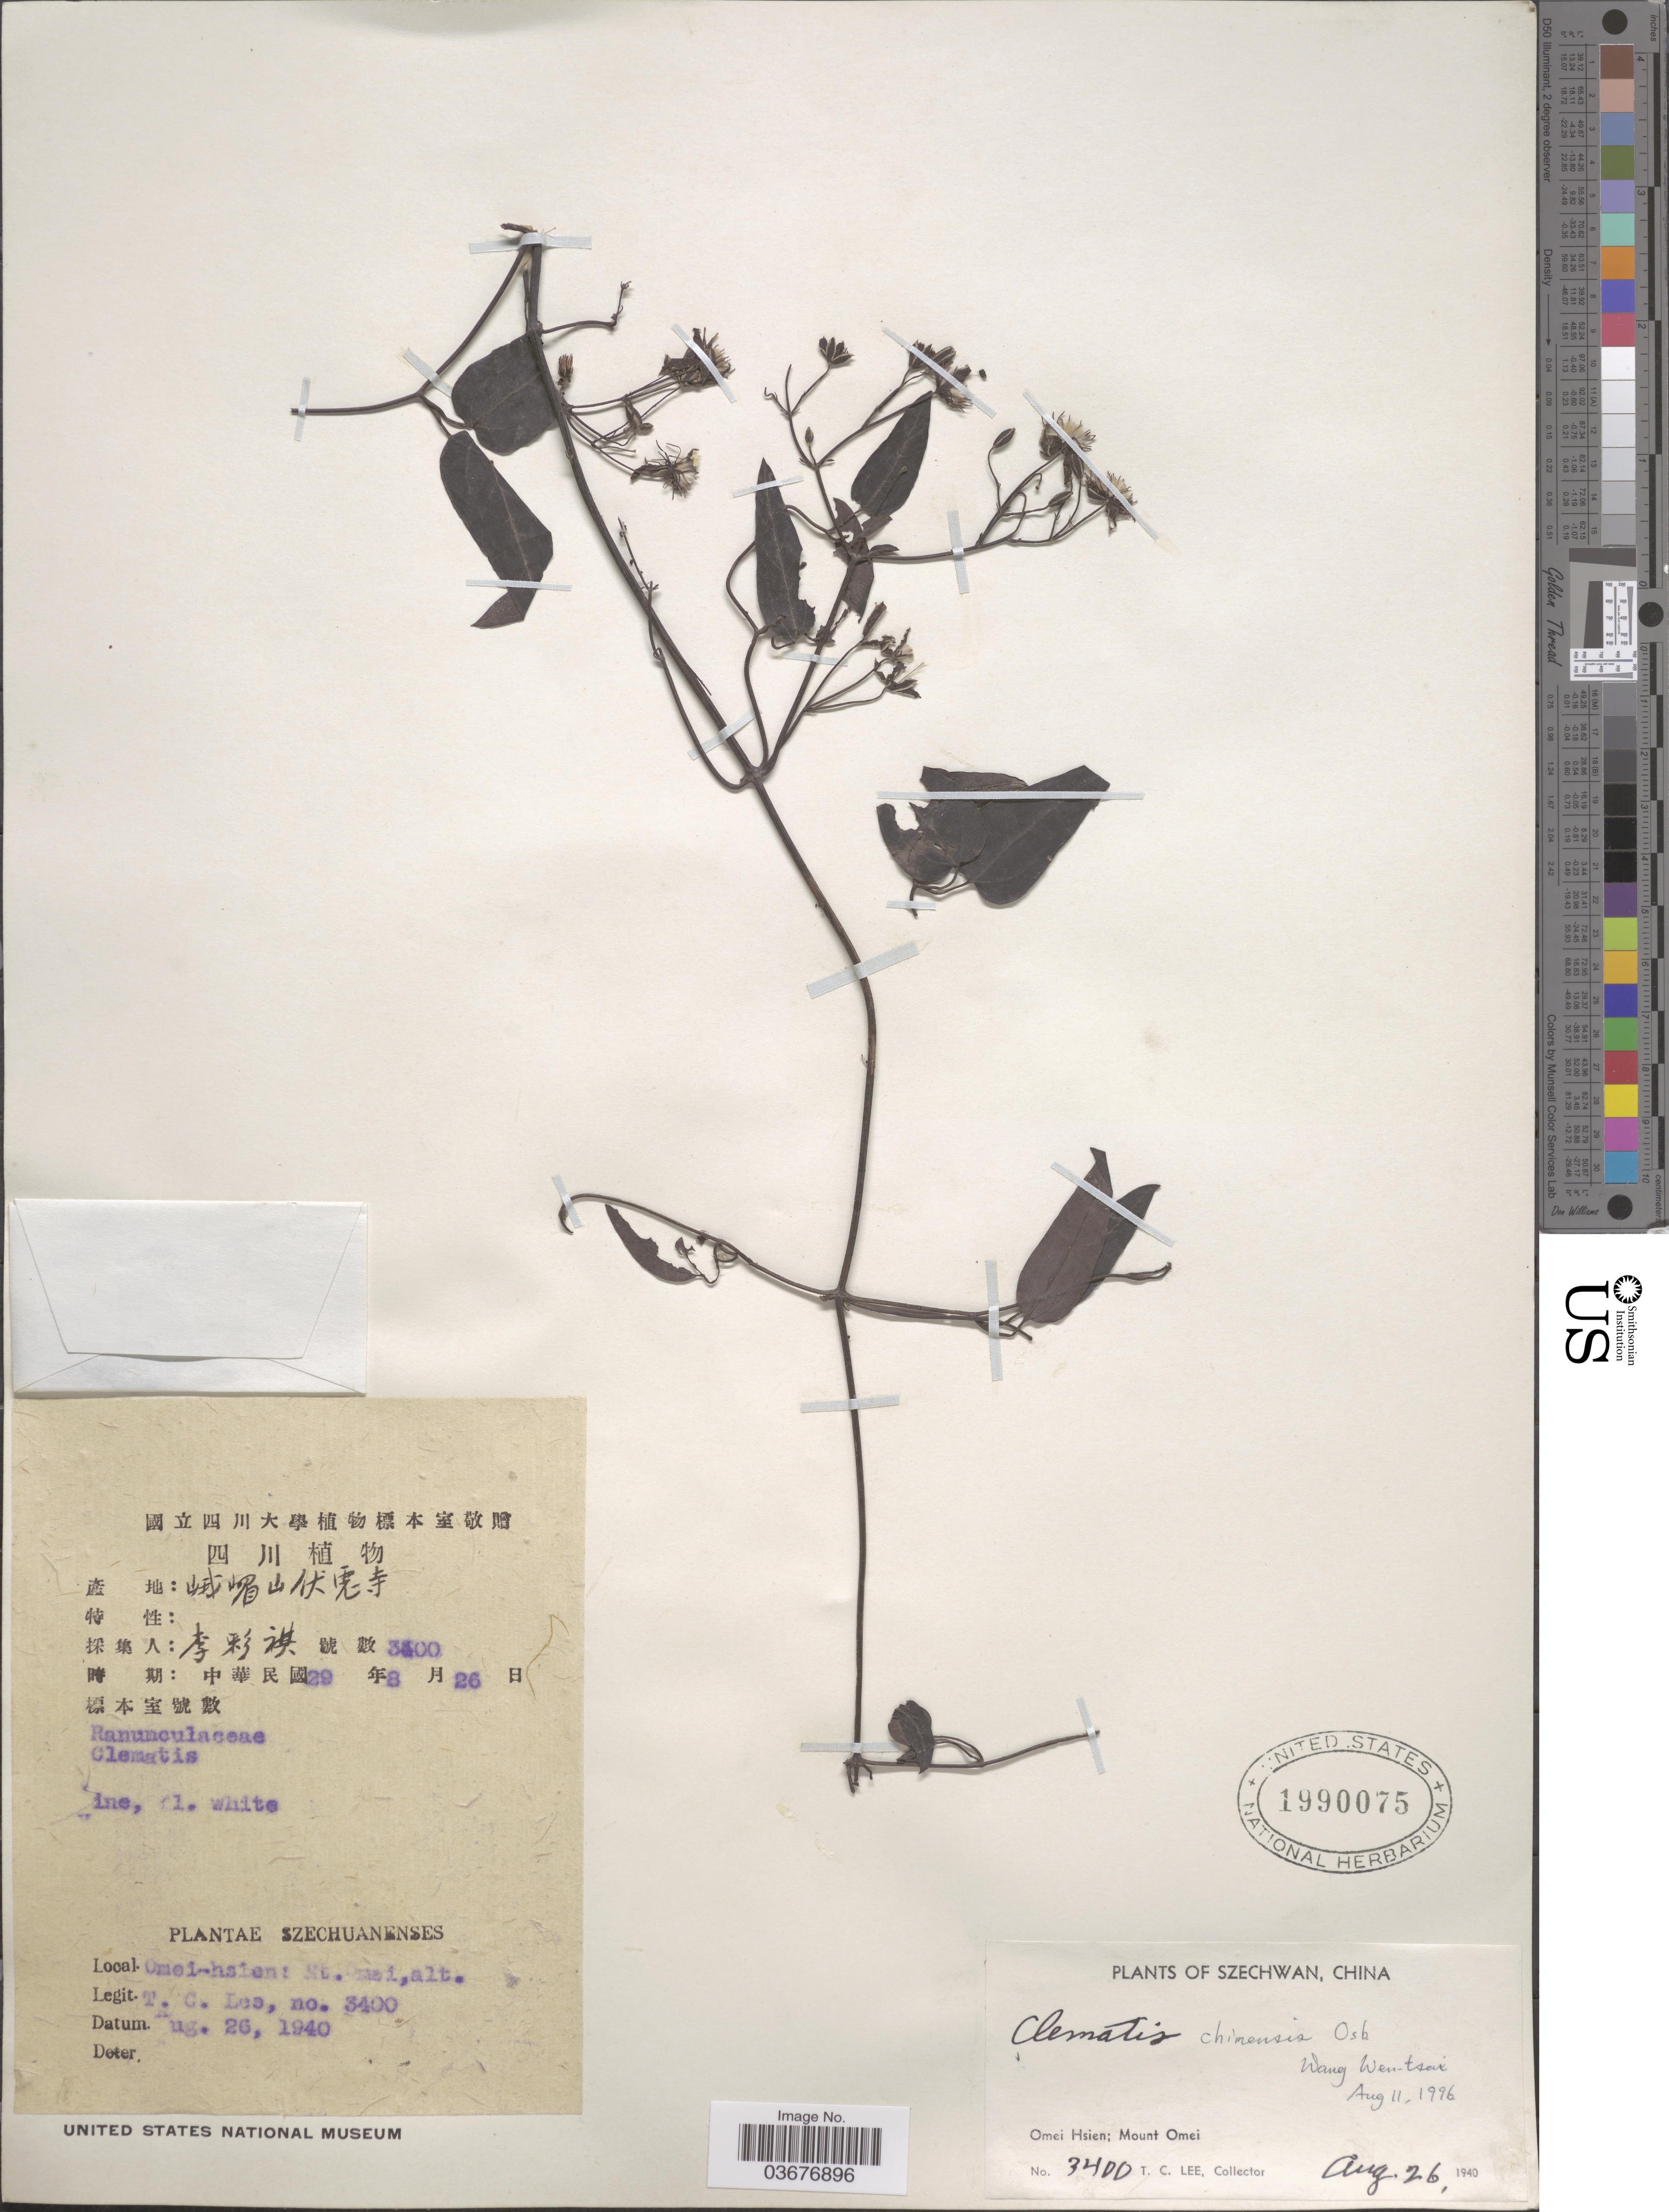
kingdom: Plantae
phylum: Tracheophyta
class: Magnoliopsida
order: Ranunculales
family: Ranunculaceae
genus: Clematis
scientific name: Clematis chinensis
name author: Retz.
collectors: T. Lee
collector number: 3400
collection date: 1940-08-26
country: China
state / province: Sichuan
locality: Szechwan. Omei Hsien; Mount Omei.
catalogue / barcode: US 1990075